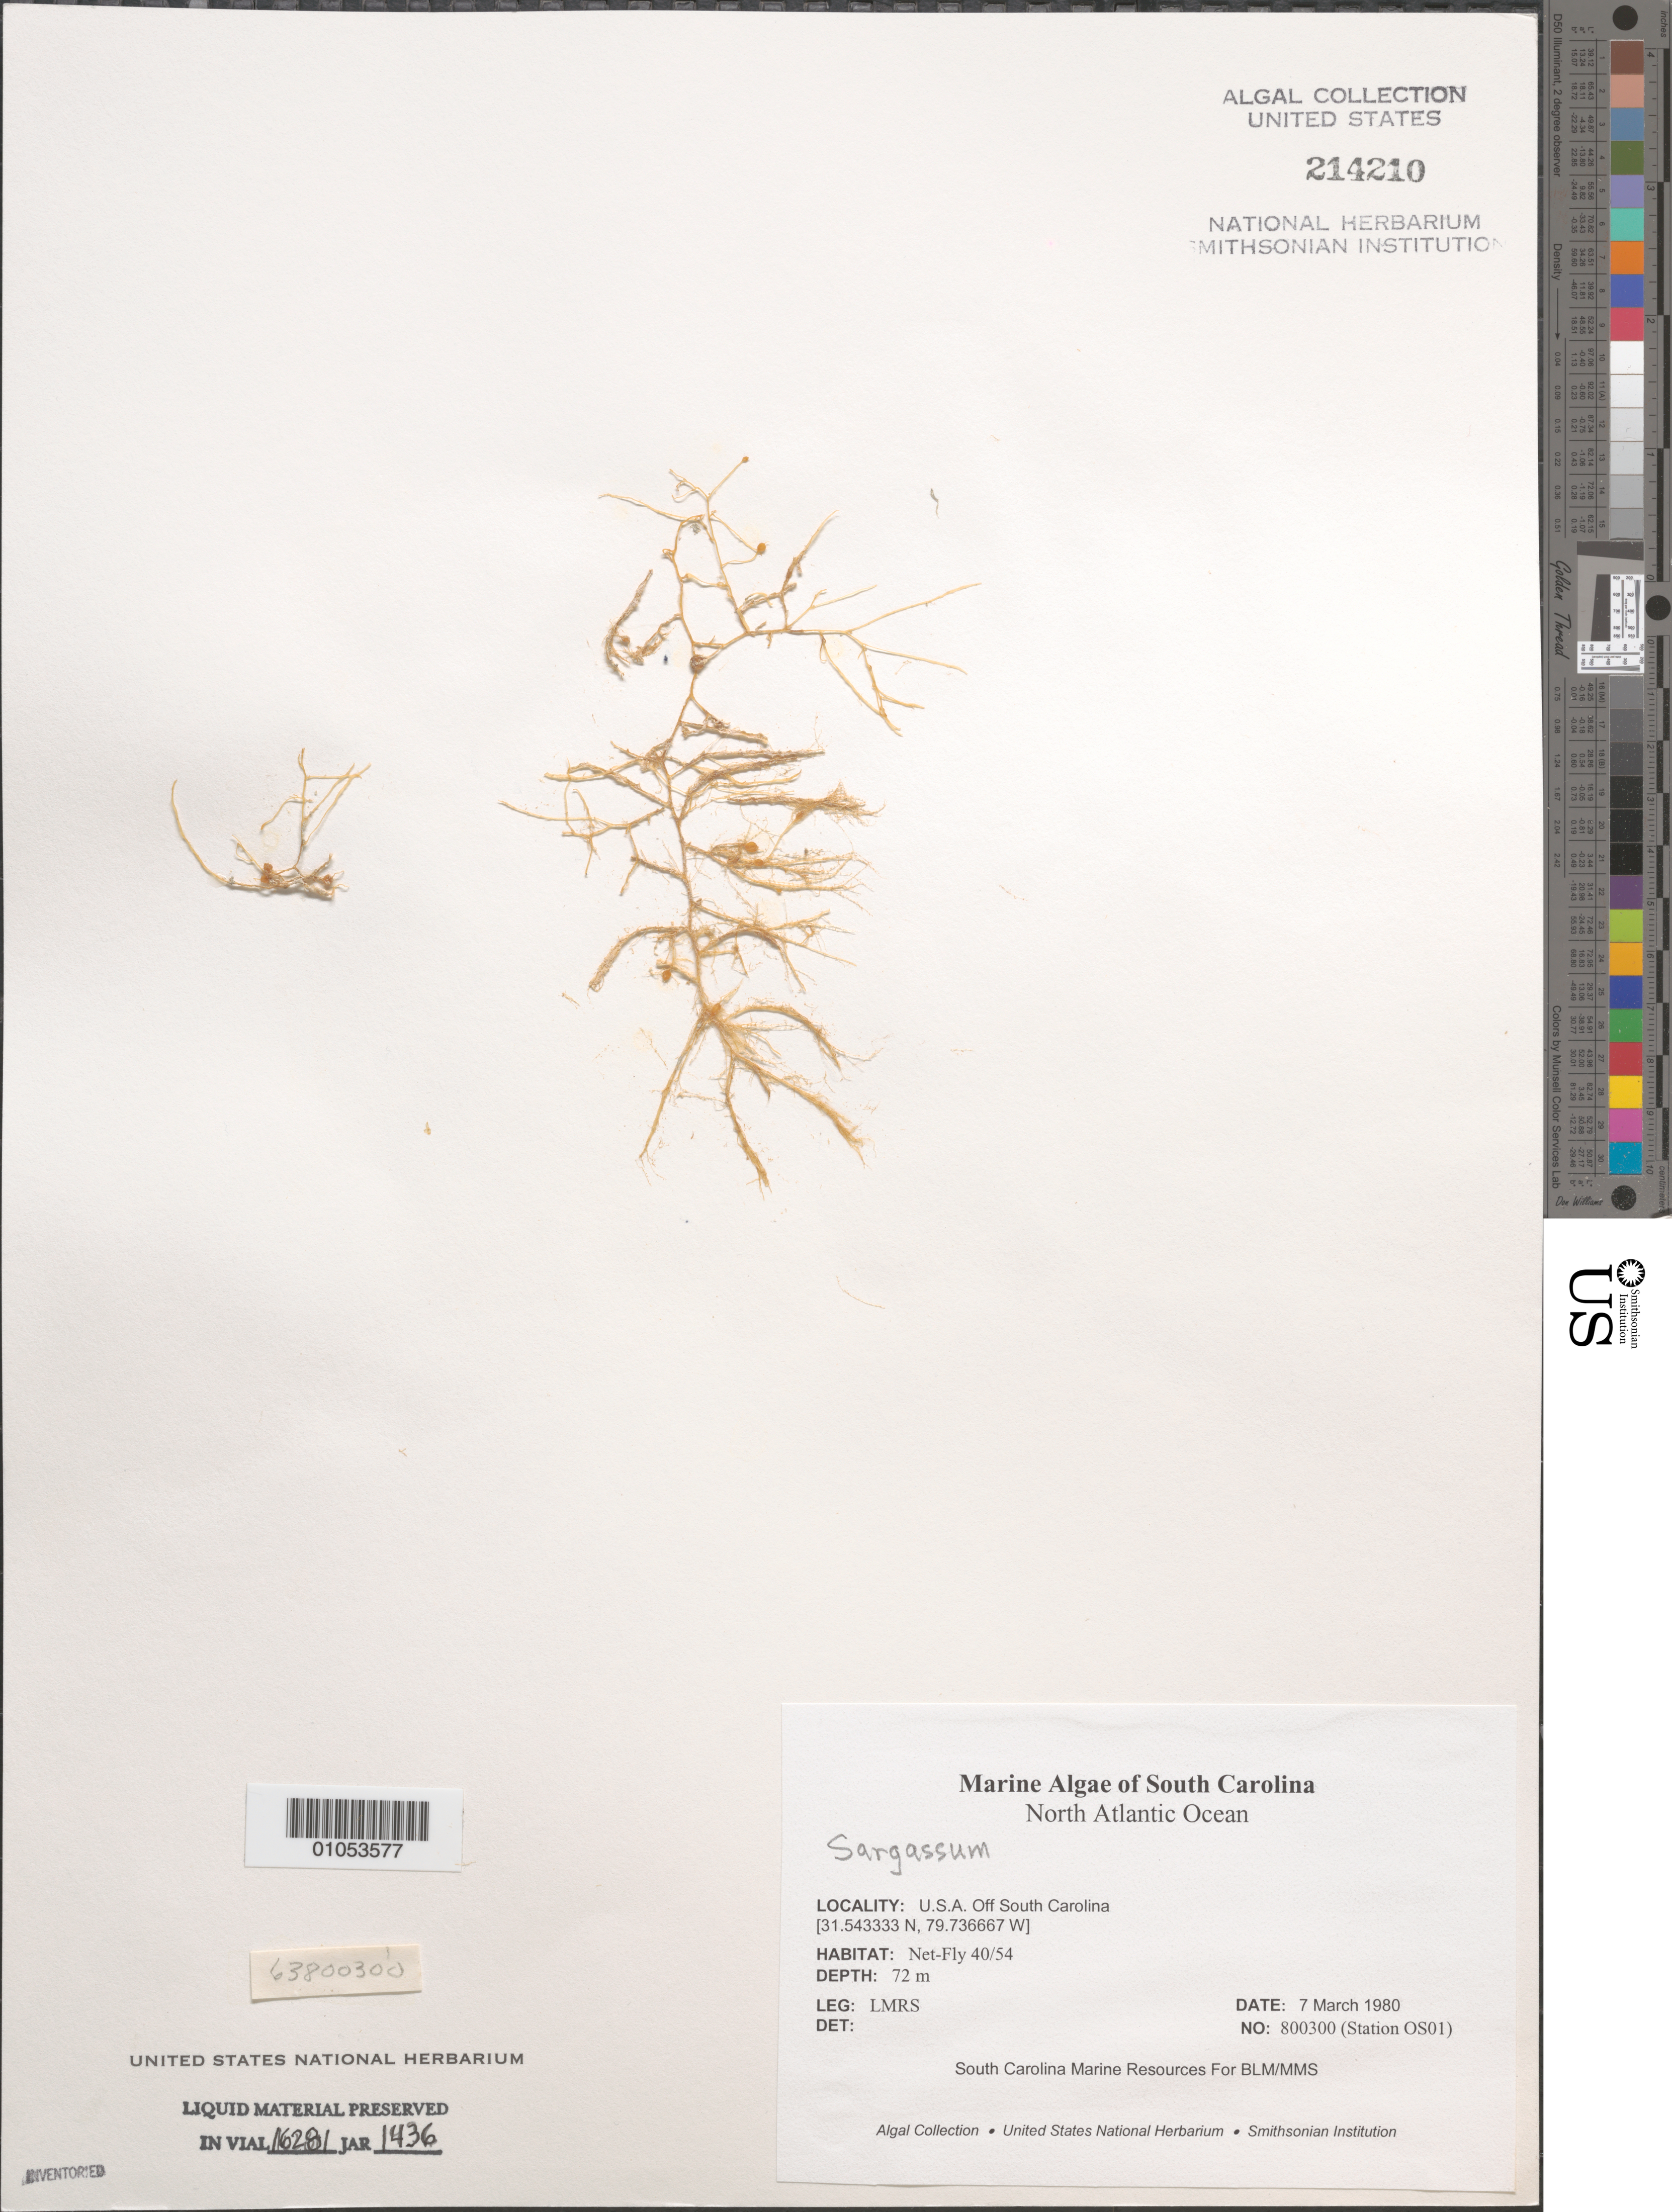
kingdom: Chromista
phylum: Ochrophyta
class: Phaeophyceae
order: Fucales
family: Sargassaceae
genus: Sargassum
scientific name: Sargassum sp.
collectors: LMRS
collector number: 800300 (Station OS01)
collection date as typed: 07 Mar 1980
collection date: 1980-03-07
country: United States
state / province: South Carolina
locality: North Atlantic Ocean off South Carolina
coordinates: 31.543333 N, 79.736667 W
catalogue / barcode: US 214210